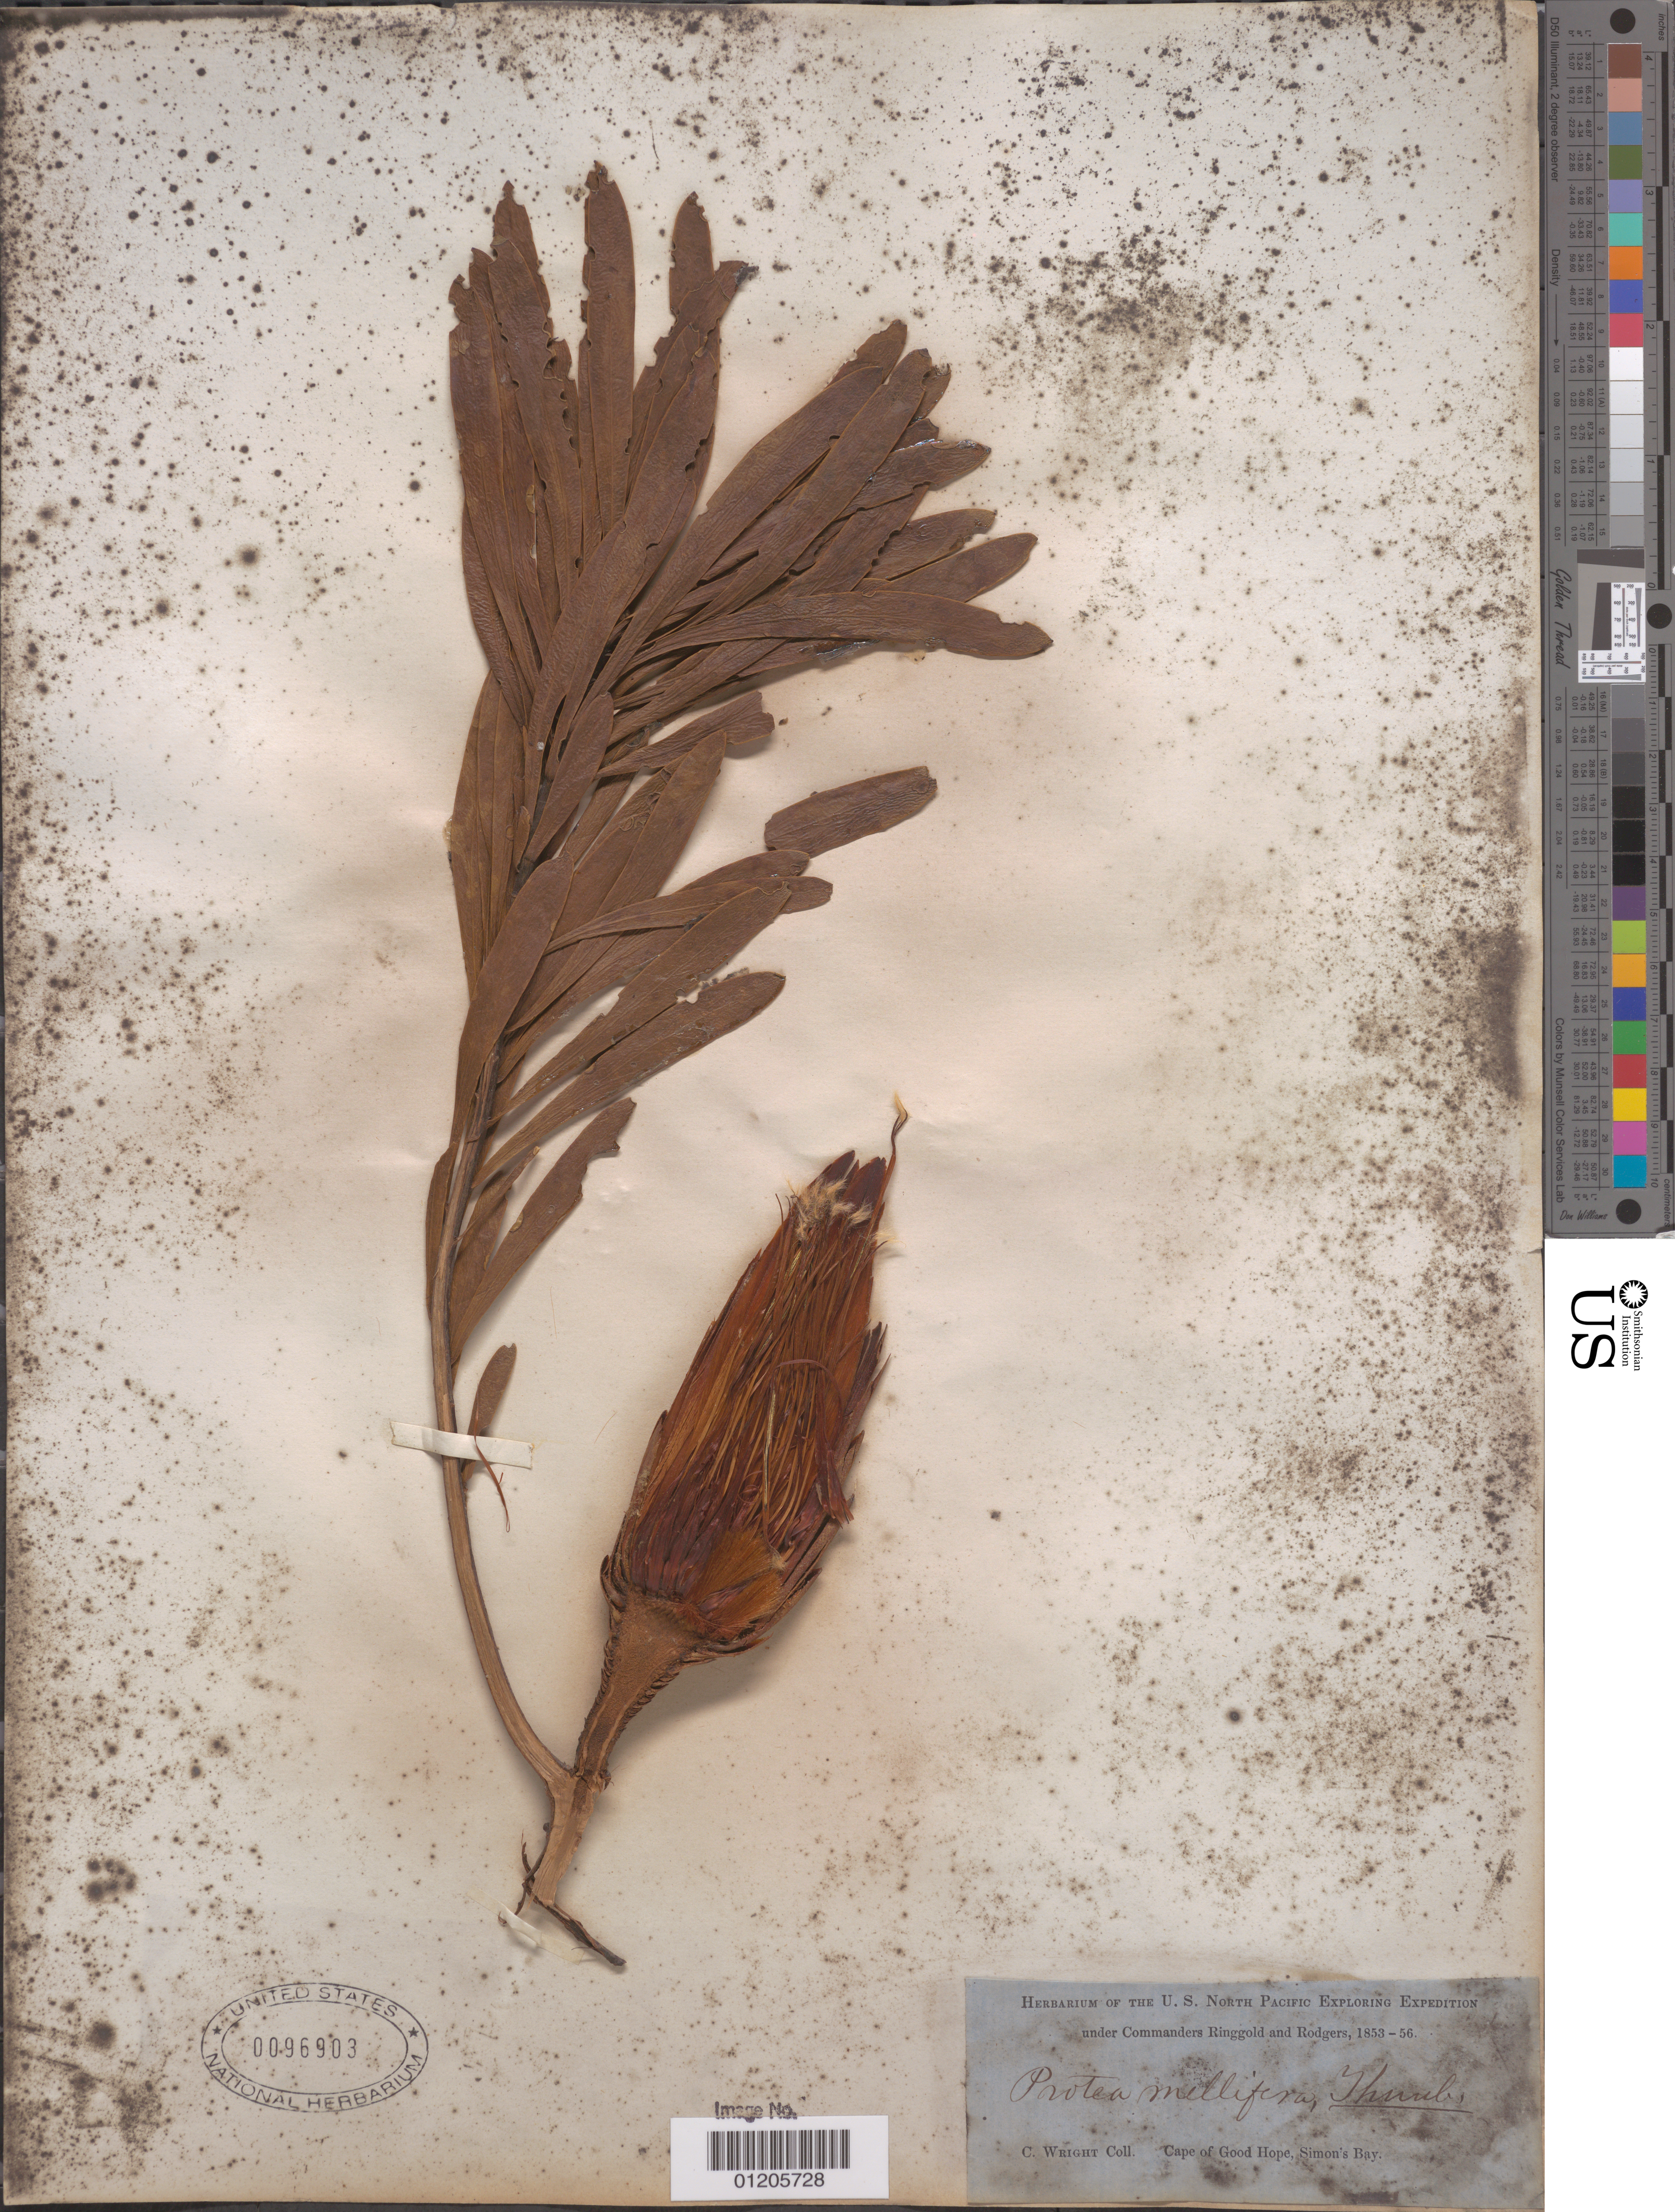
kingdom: Plantae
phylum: Tracheophyta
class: Magnoliopsida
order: Proteales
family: Proteaceae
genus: Protea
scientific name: Protea mellifera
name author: Thunb.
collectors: C. Wright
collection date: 1853/1856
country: South Africa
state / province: Western Cape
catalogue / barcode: US 96903